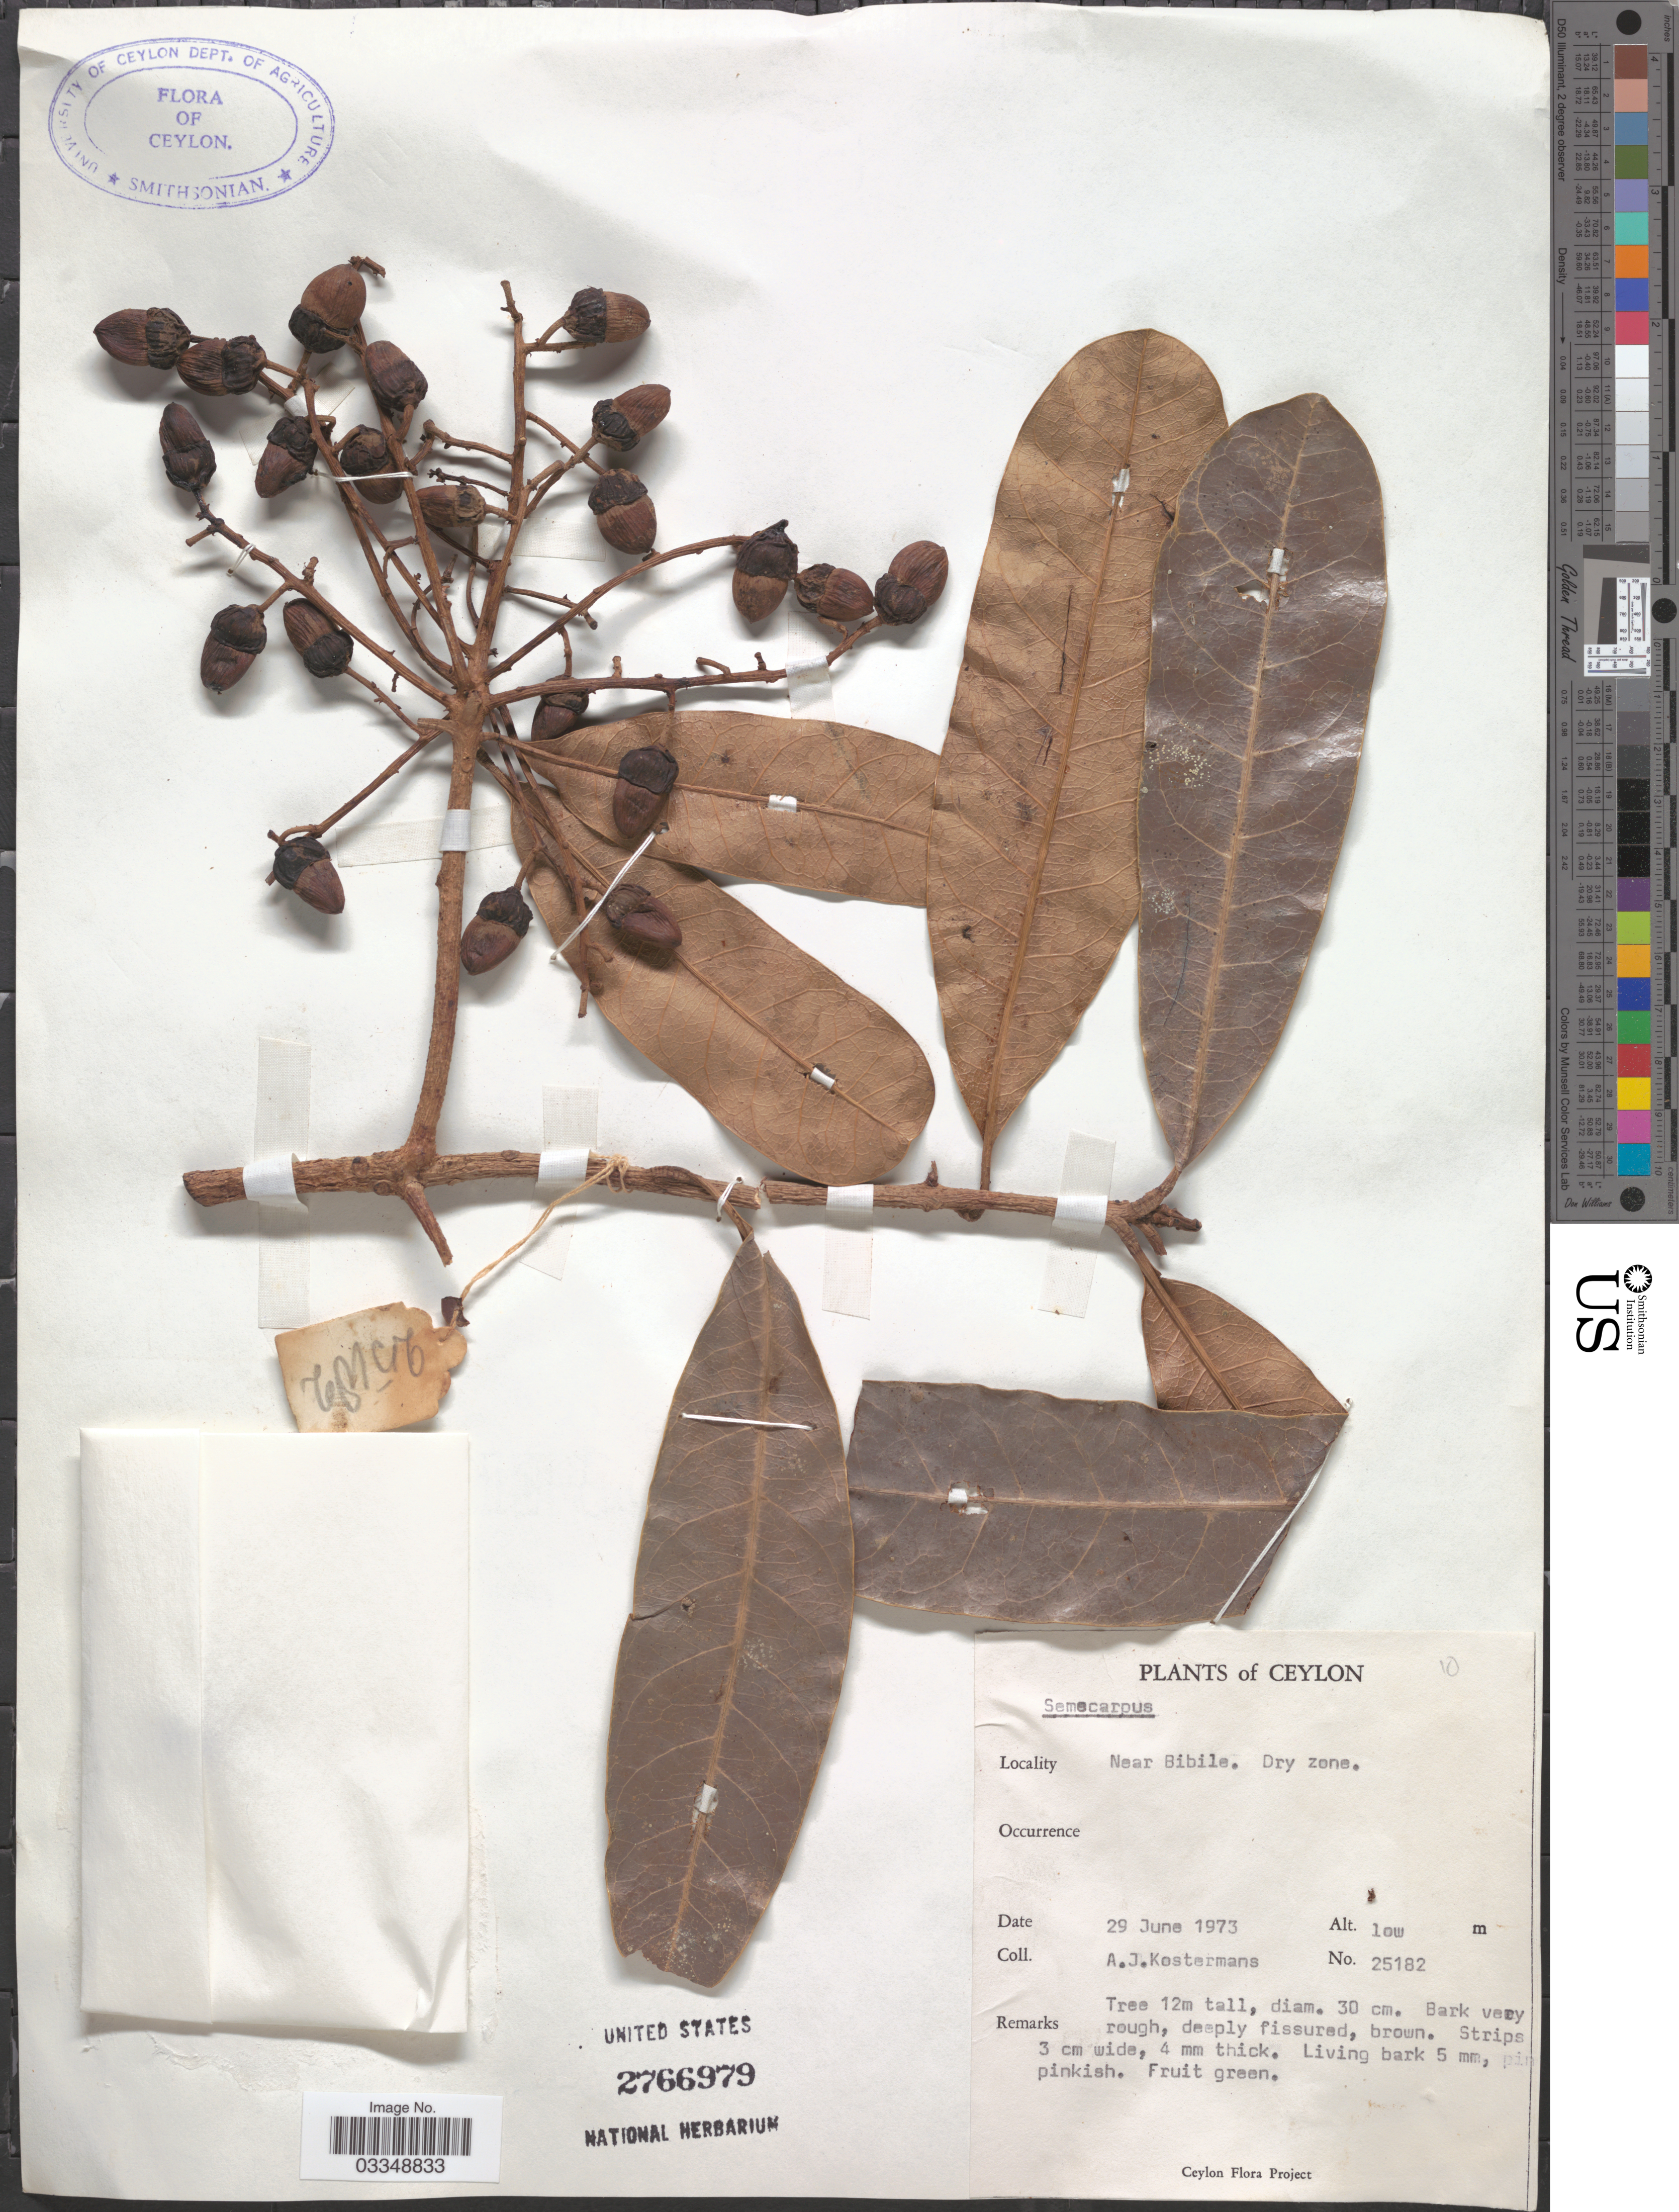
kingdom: Plantae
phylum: Tracheophyta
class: Magnoliopsida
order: Sapindales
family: Anacardiaceae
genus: Semecarpus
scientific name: Semecarpus sp.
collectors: A. J. G. Kostermans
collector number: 25182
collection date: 1973-06-29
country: Sri Lanka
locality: Ceylon. Near Bibile. Dry zone.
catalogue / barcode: US 2766979